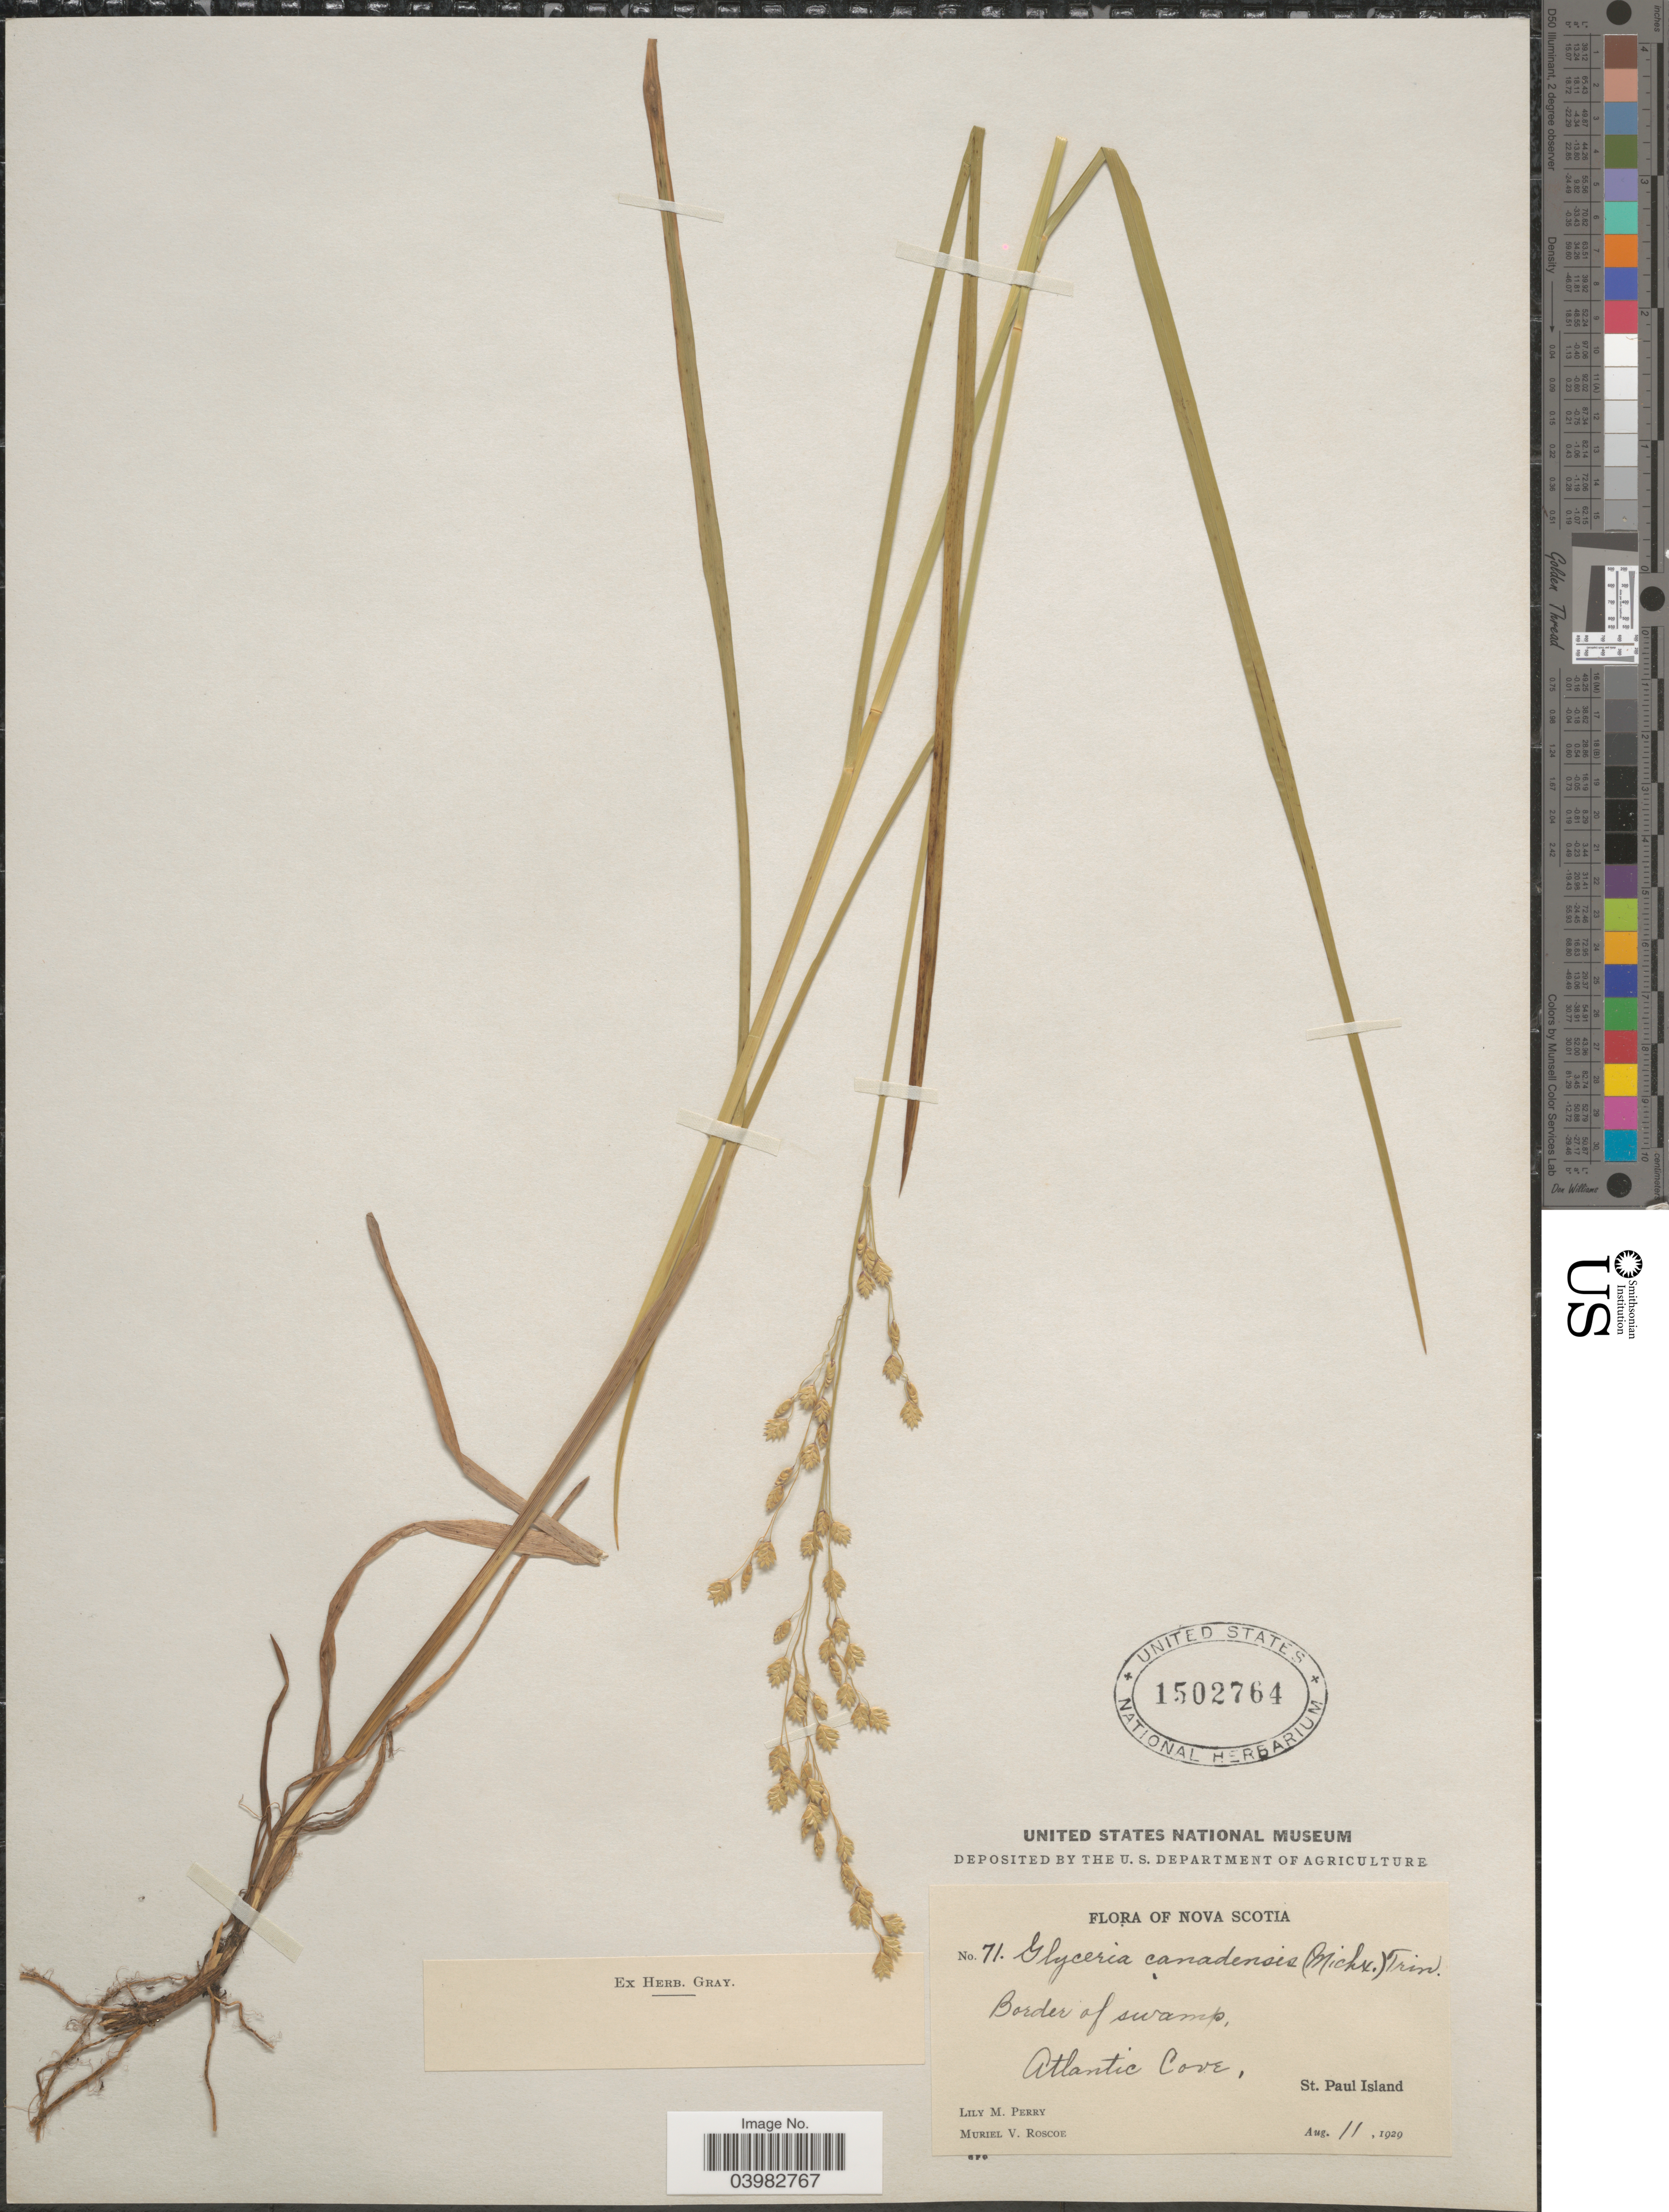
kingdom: Plantae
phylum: Tracheophyta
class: Liliopsida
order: Poales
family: Poaceae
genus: Glyceria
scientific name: Glyceria canadensis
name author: (Michx.) Trin.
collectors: L. M. Perry & M. Roscoe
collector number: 71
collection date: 1929-08-11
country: Canada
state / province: Nova Scotia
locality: Border of swamp, Atlantic Cove, St. Paul Island.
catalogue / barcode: US 1502764